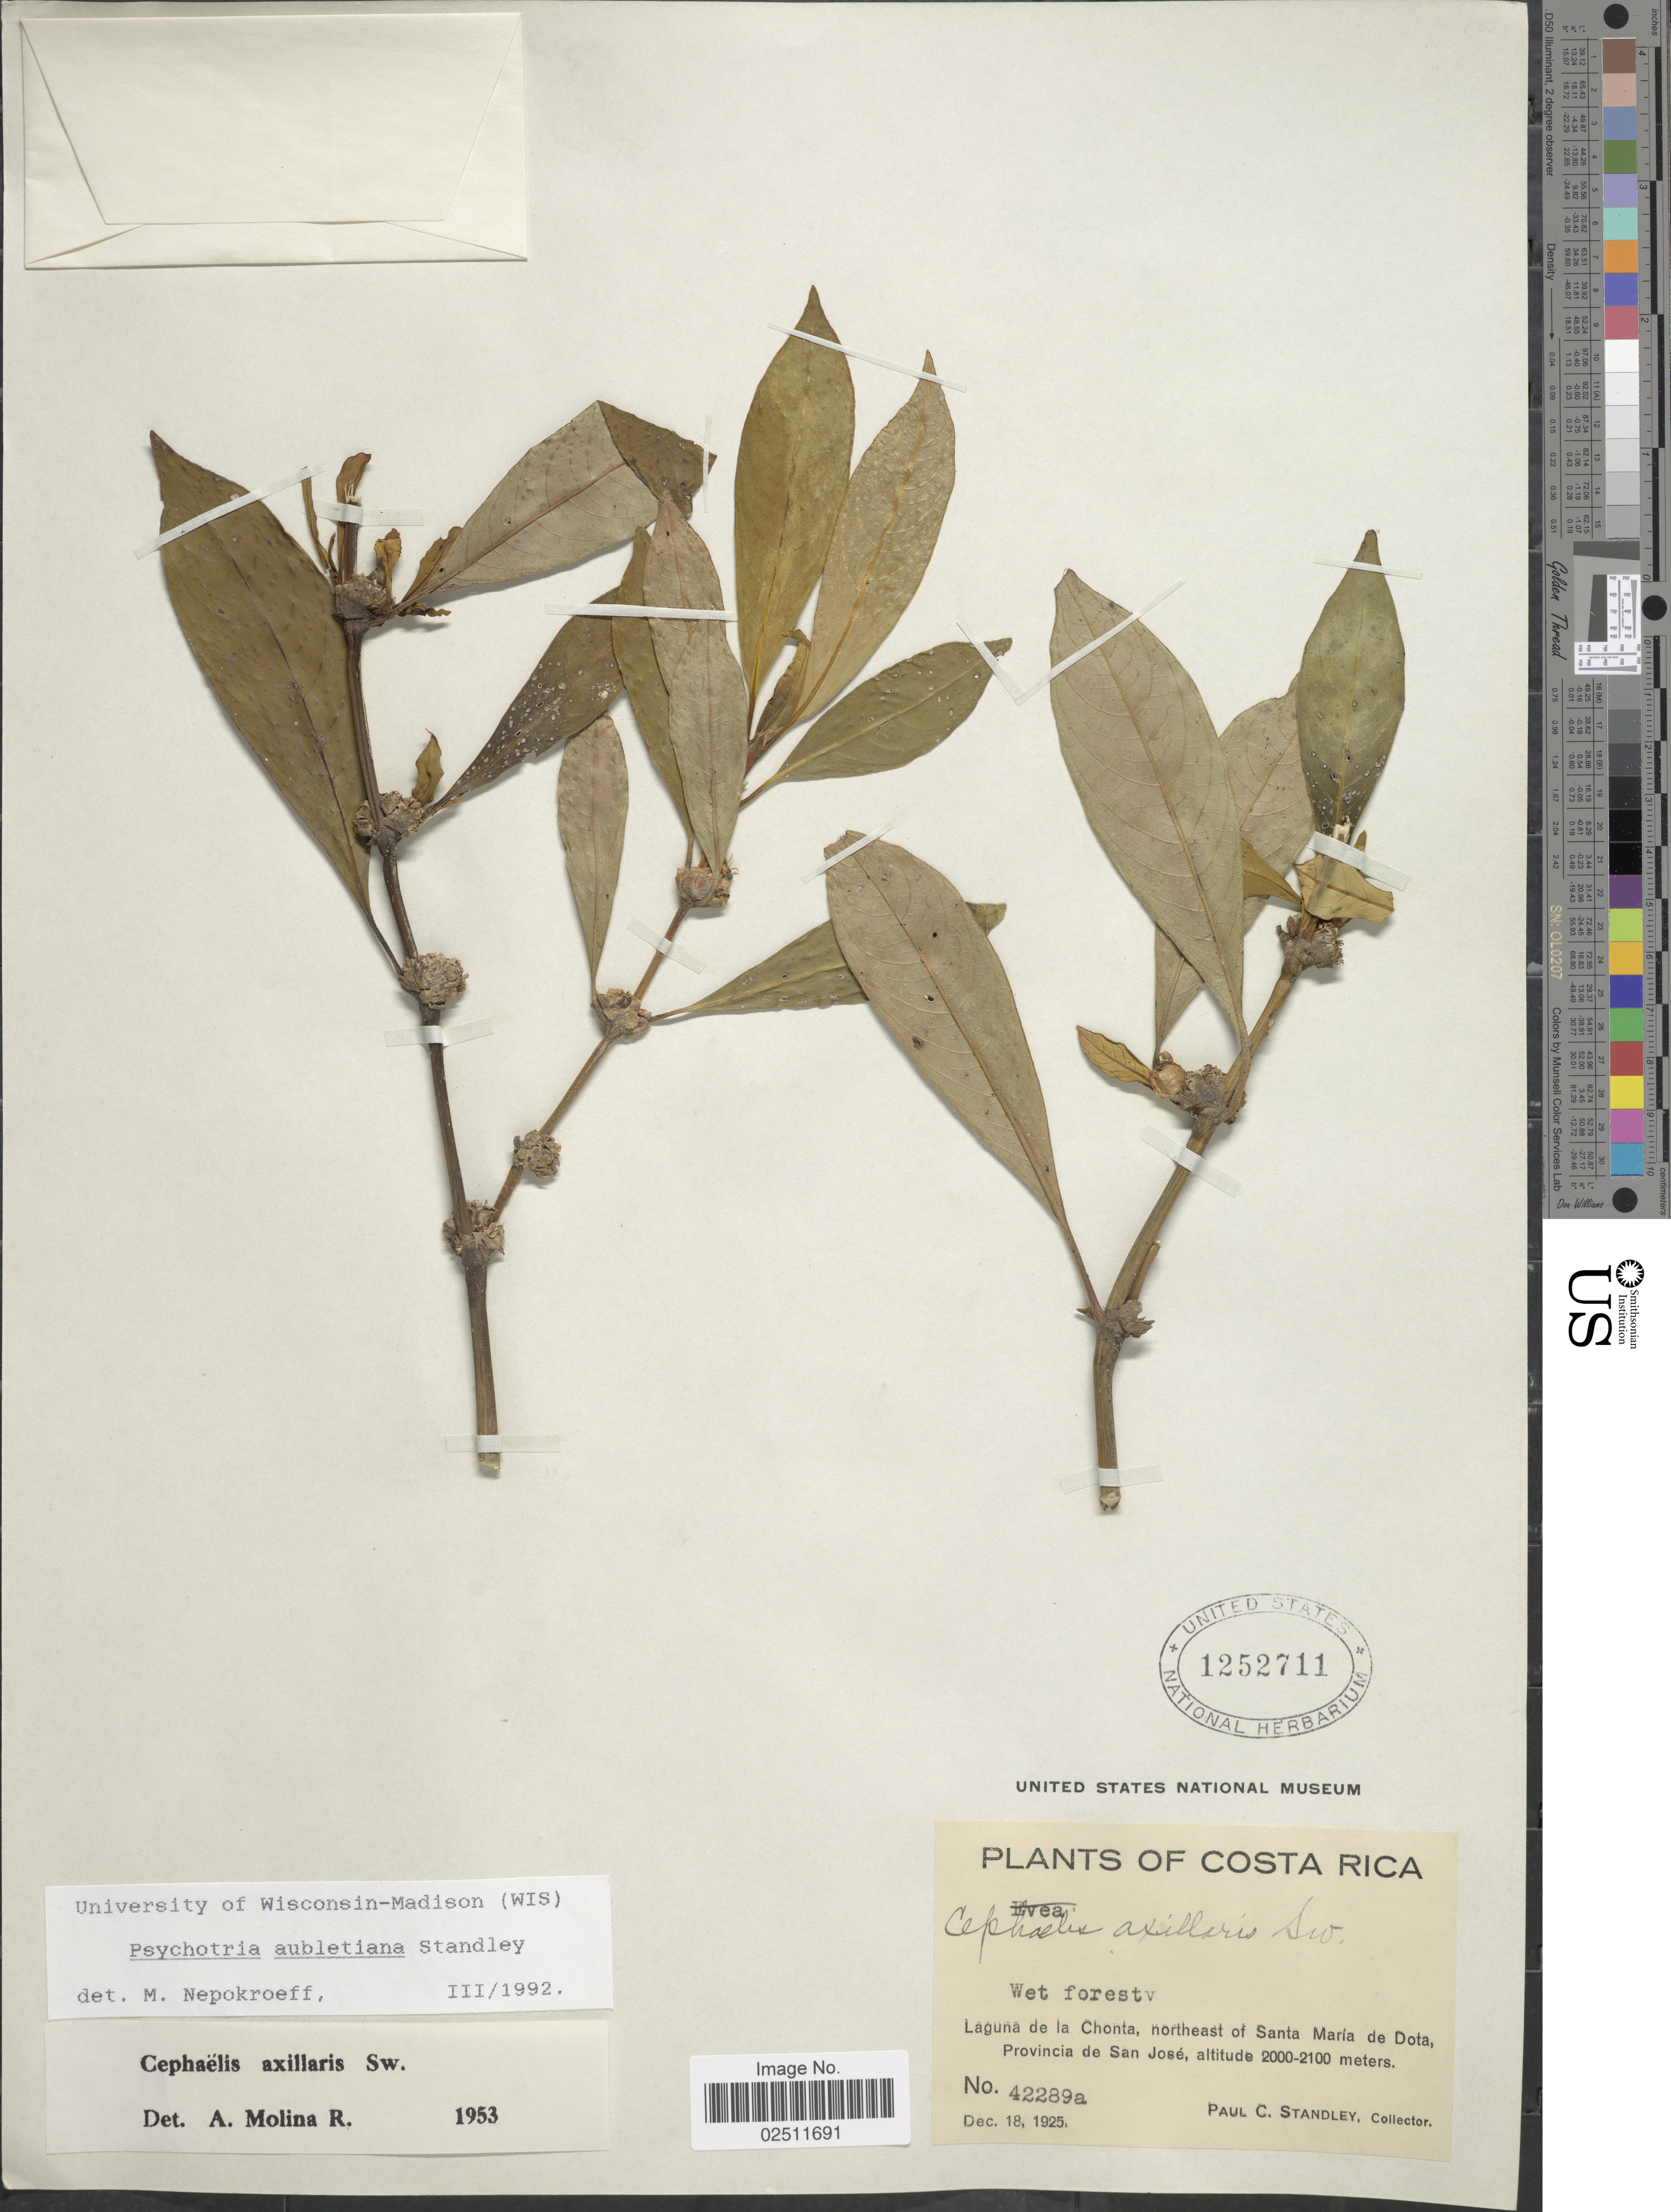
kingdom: Plantae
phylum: Tracheophyta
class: Magnoliopsida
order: Gentianales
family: Rubiaceae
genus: Psychotria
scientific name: Psychotria aubletiana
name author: Steyerm.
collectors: P. C. Standley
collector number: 42289a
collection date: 1925-12-18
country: Costa Rica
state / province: San José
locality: Laguna de la Chonta, northeast of Santa Maria de Dota.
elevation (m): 200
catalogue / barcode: US 1252711